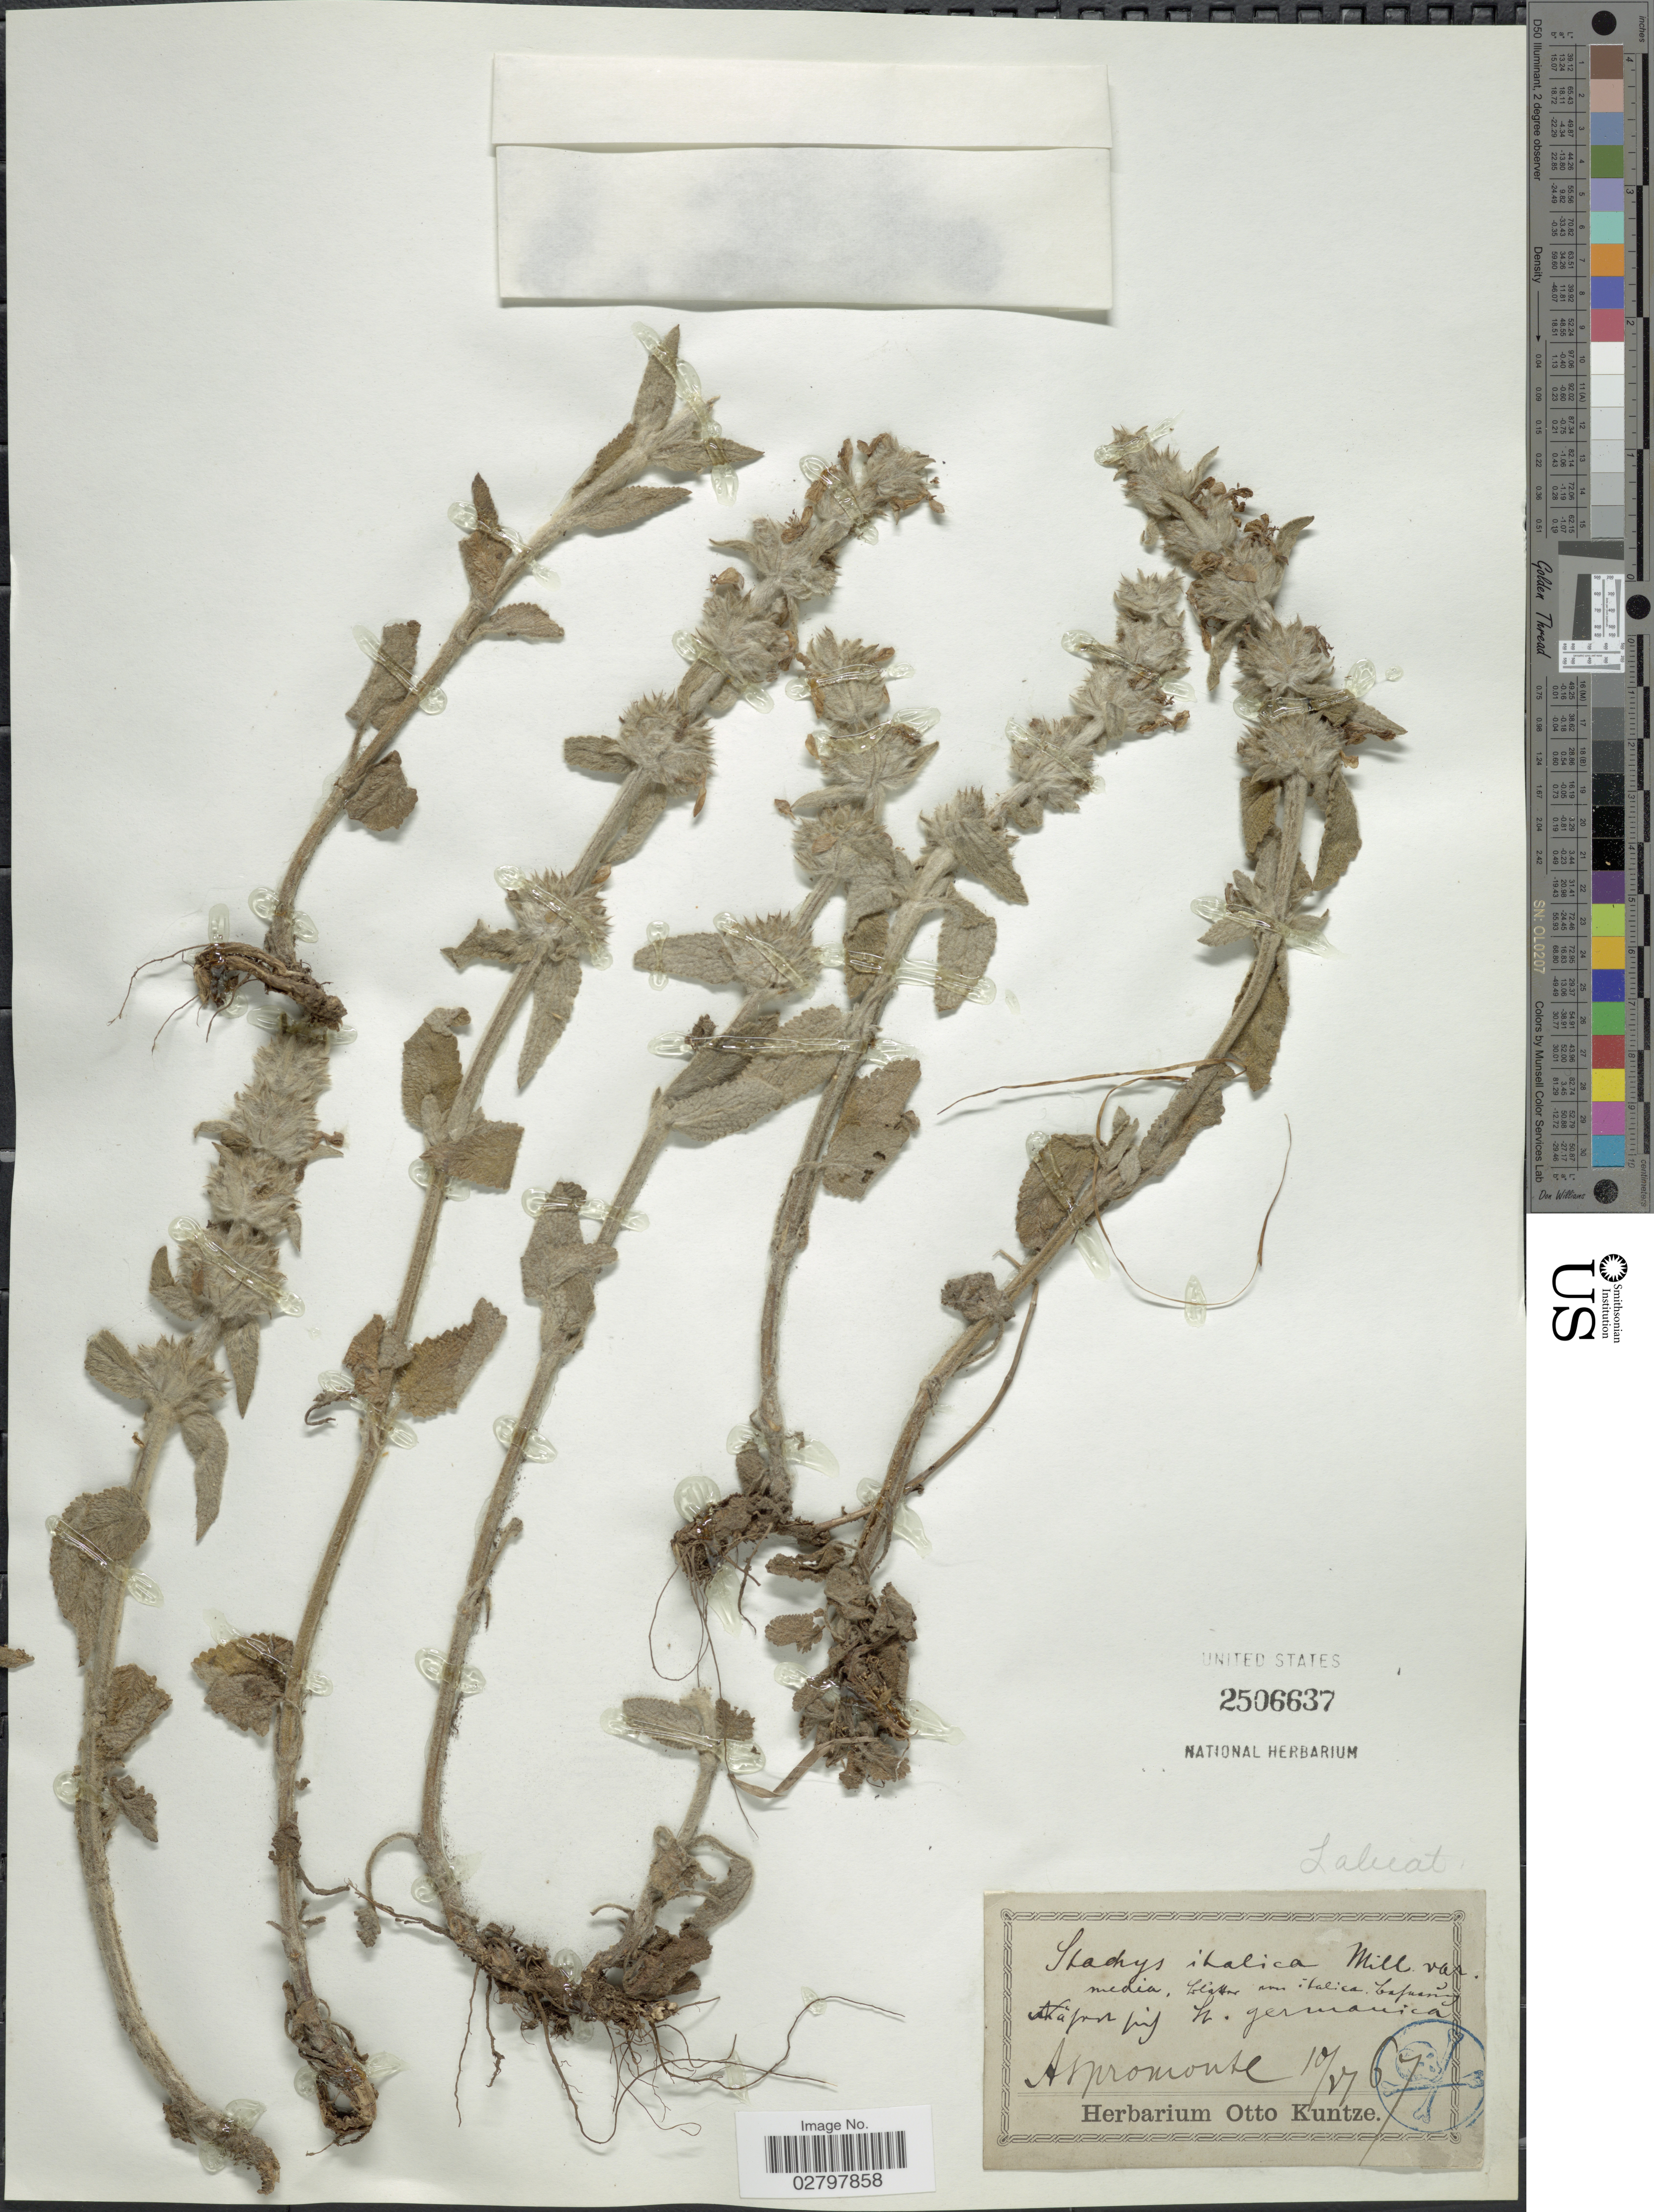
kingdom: Plantae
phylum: Tracheophyta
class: Magnoliopsida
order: Lamiales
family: Lamiaceae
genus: Stachys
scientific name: Stachys italica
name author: Mill.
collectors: ex herb. Otto Kuntze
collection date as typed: Transcribed d/m/y: 10/6/67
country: Italy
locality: Aspromonte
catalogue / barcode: US 2506637